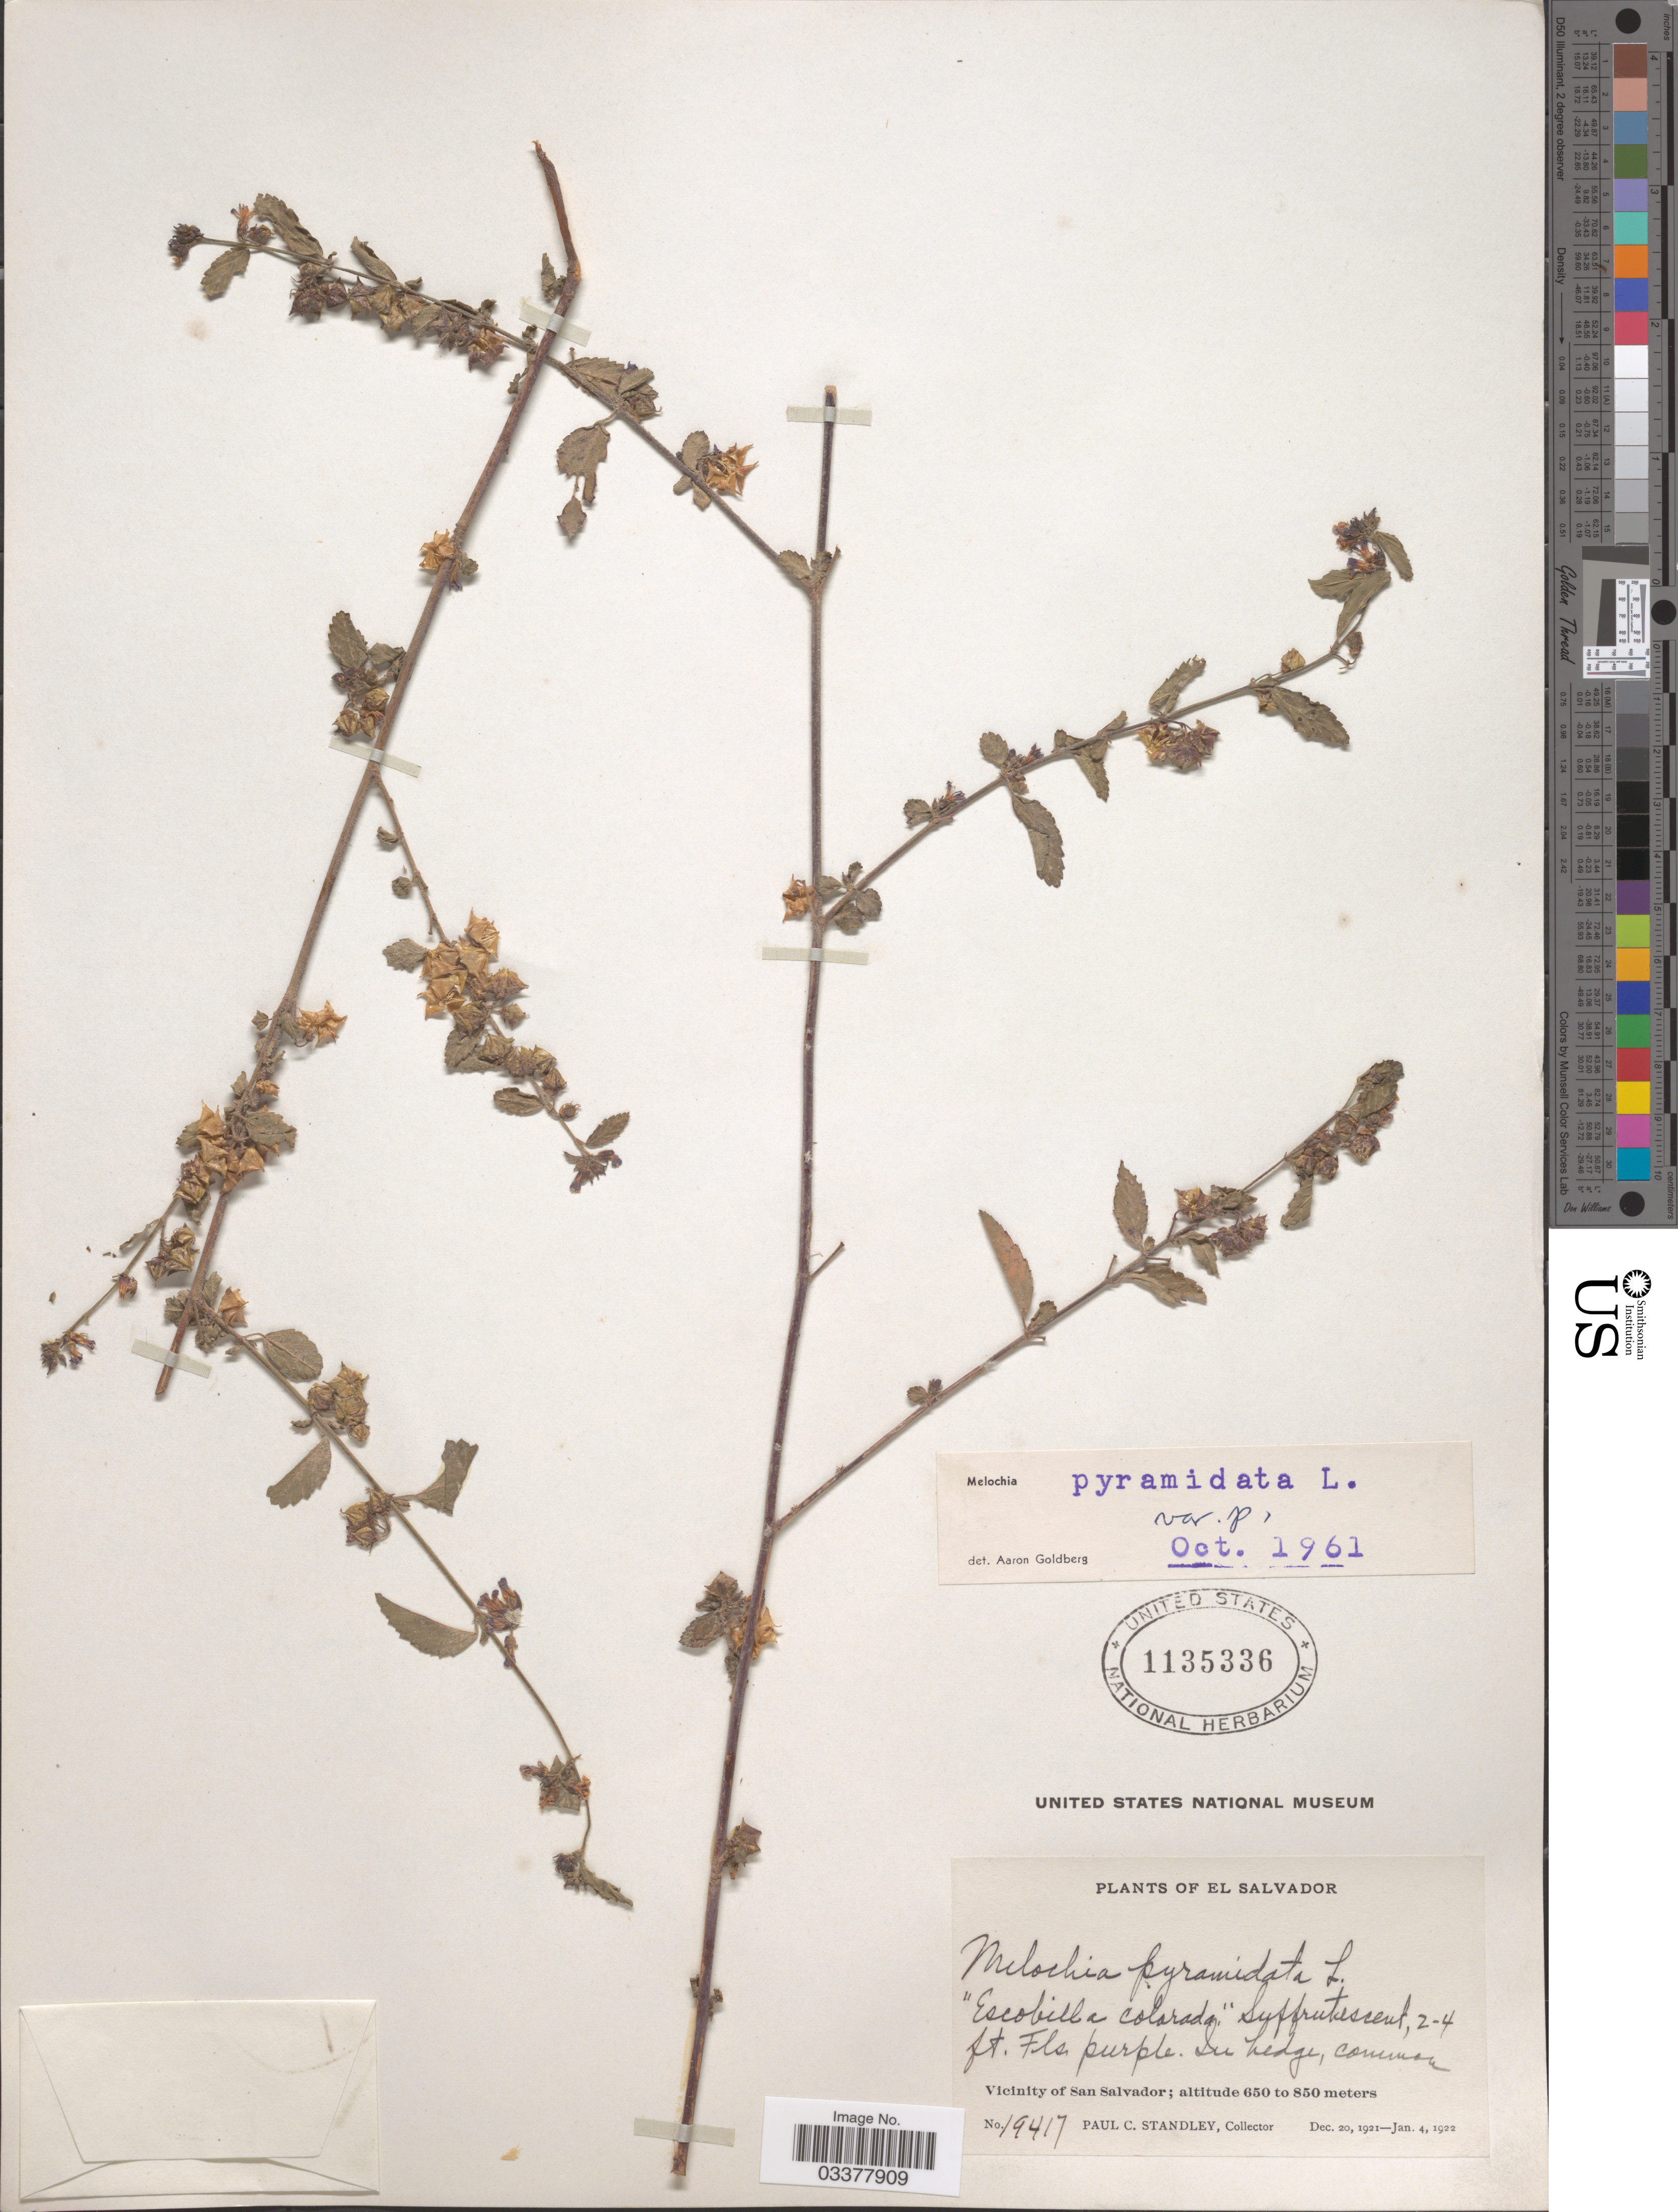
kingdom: Plantae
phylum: Tracheophyta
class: Magnoliopsida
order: Malvales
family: Malvaceae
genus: Melochia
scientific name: Melochia pyramidata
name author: L.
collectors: P. C. Standley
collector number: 19417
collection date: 1921-12-20/1922-01-04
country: El Salvador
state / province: San Salvador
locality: Vicinity of San Salvador.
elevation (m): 650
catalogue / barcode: US 1135336